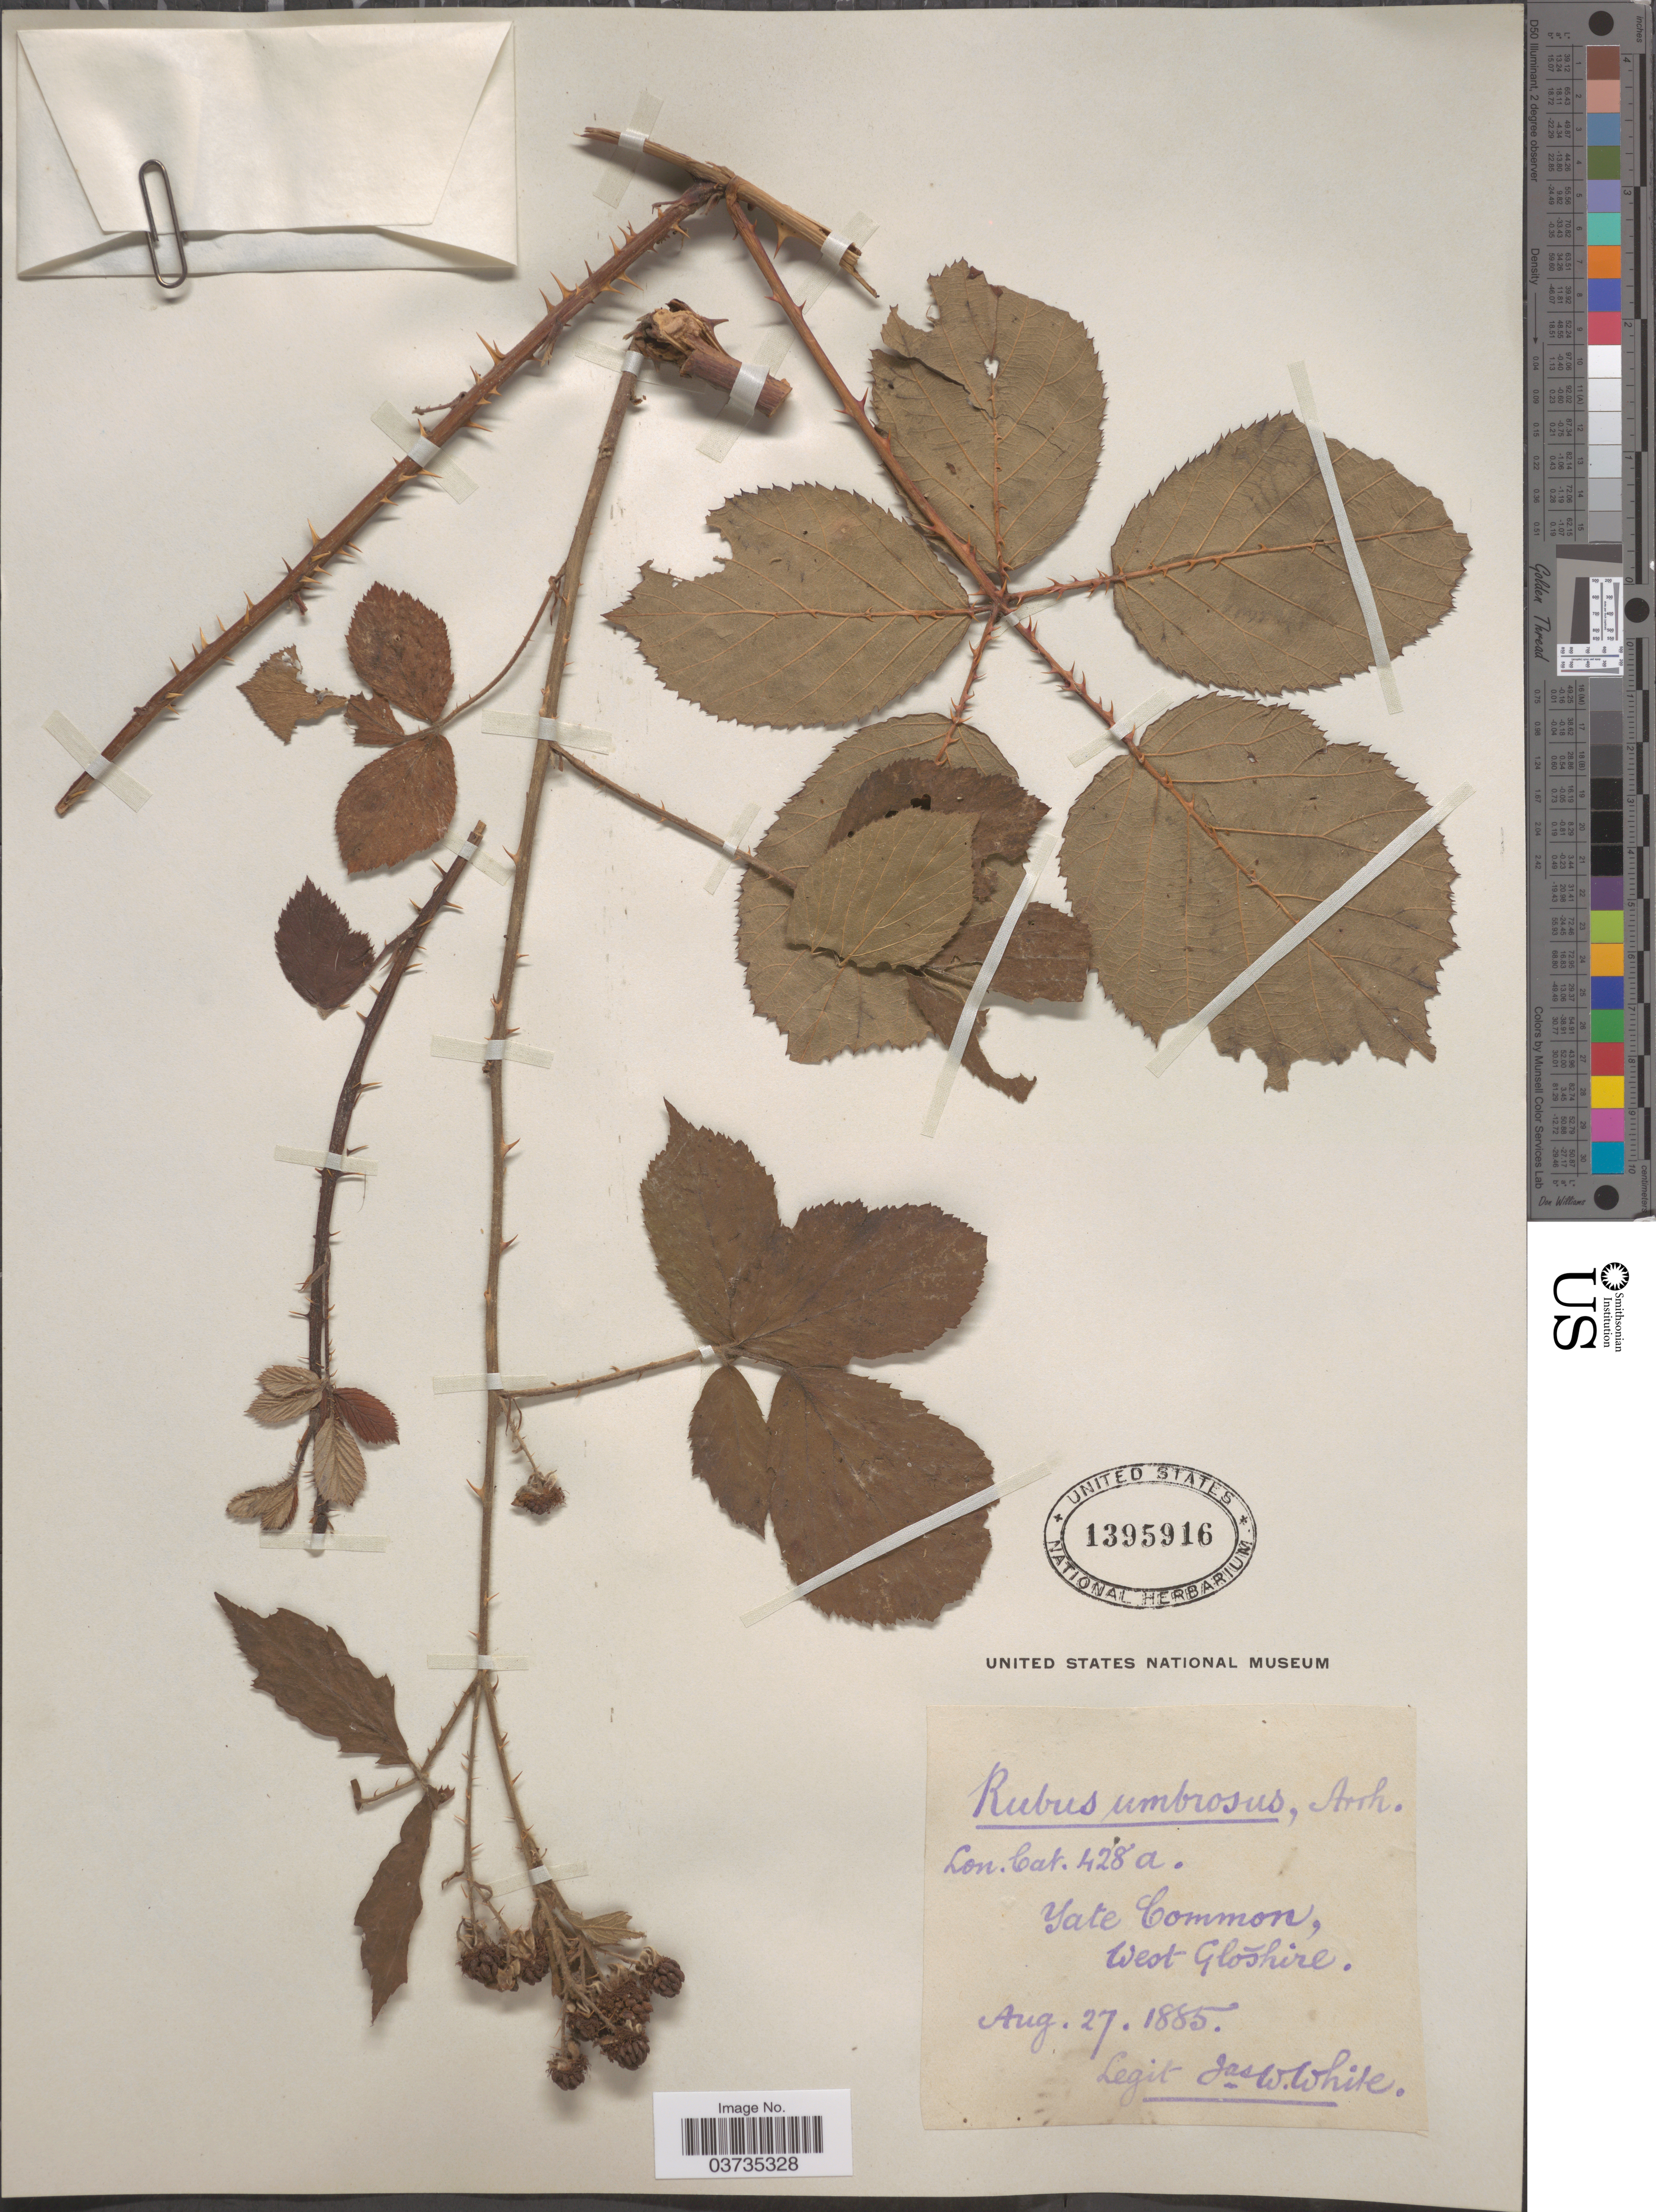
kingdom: Plantae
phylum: Tracheophyta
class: Magnoliopsida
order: Rosales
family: Rosaceae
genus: Rubus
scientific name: Rubus umbrosus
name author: (Weihe & Nees) Boreau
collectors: J. W. White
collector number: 428a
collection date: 1885-08-27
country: United Kingdom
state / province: England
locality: Yate, West Glóshire.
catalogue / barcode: US 1395916